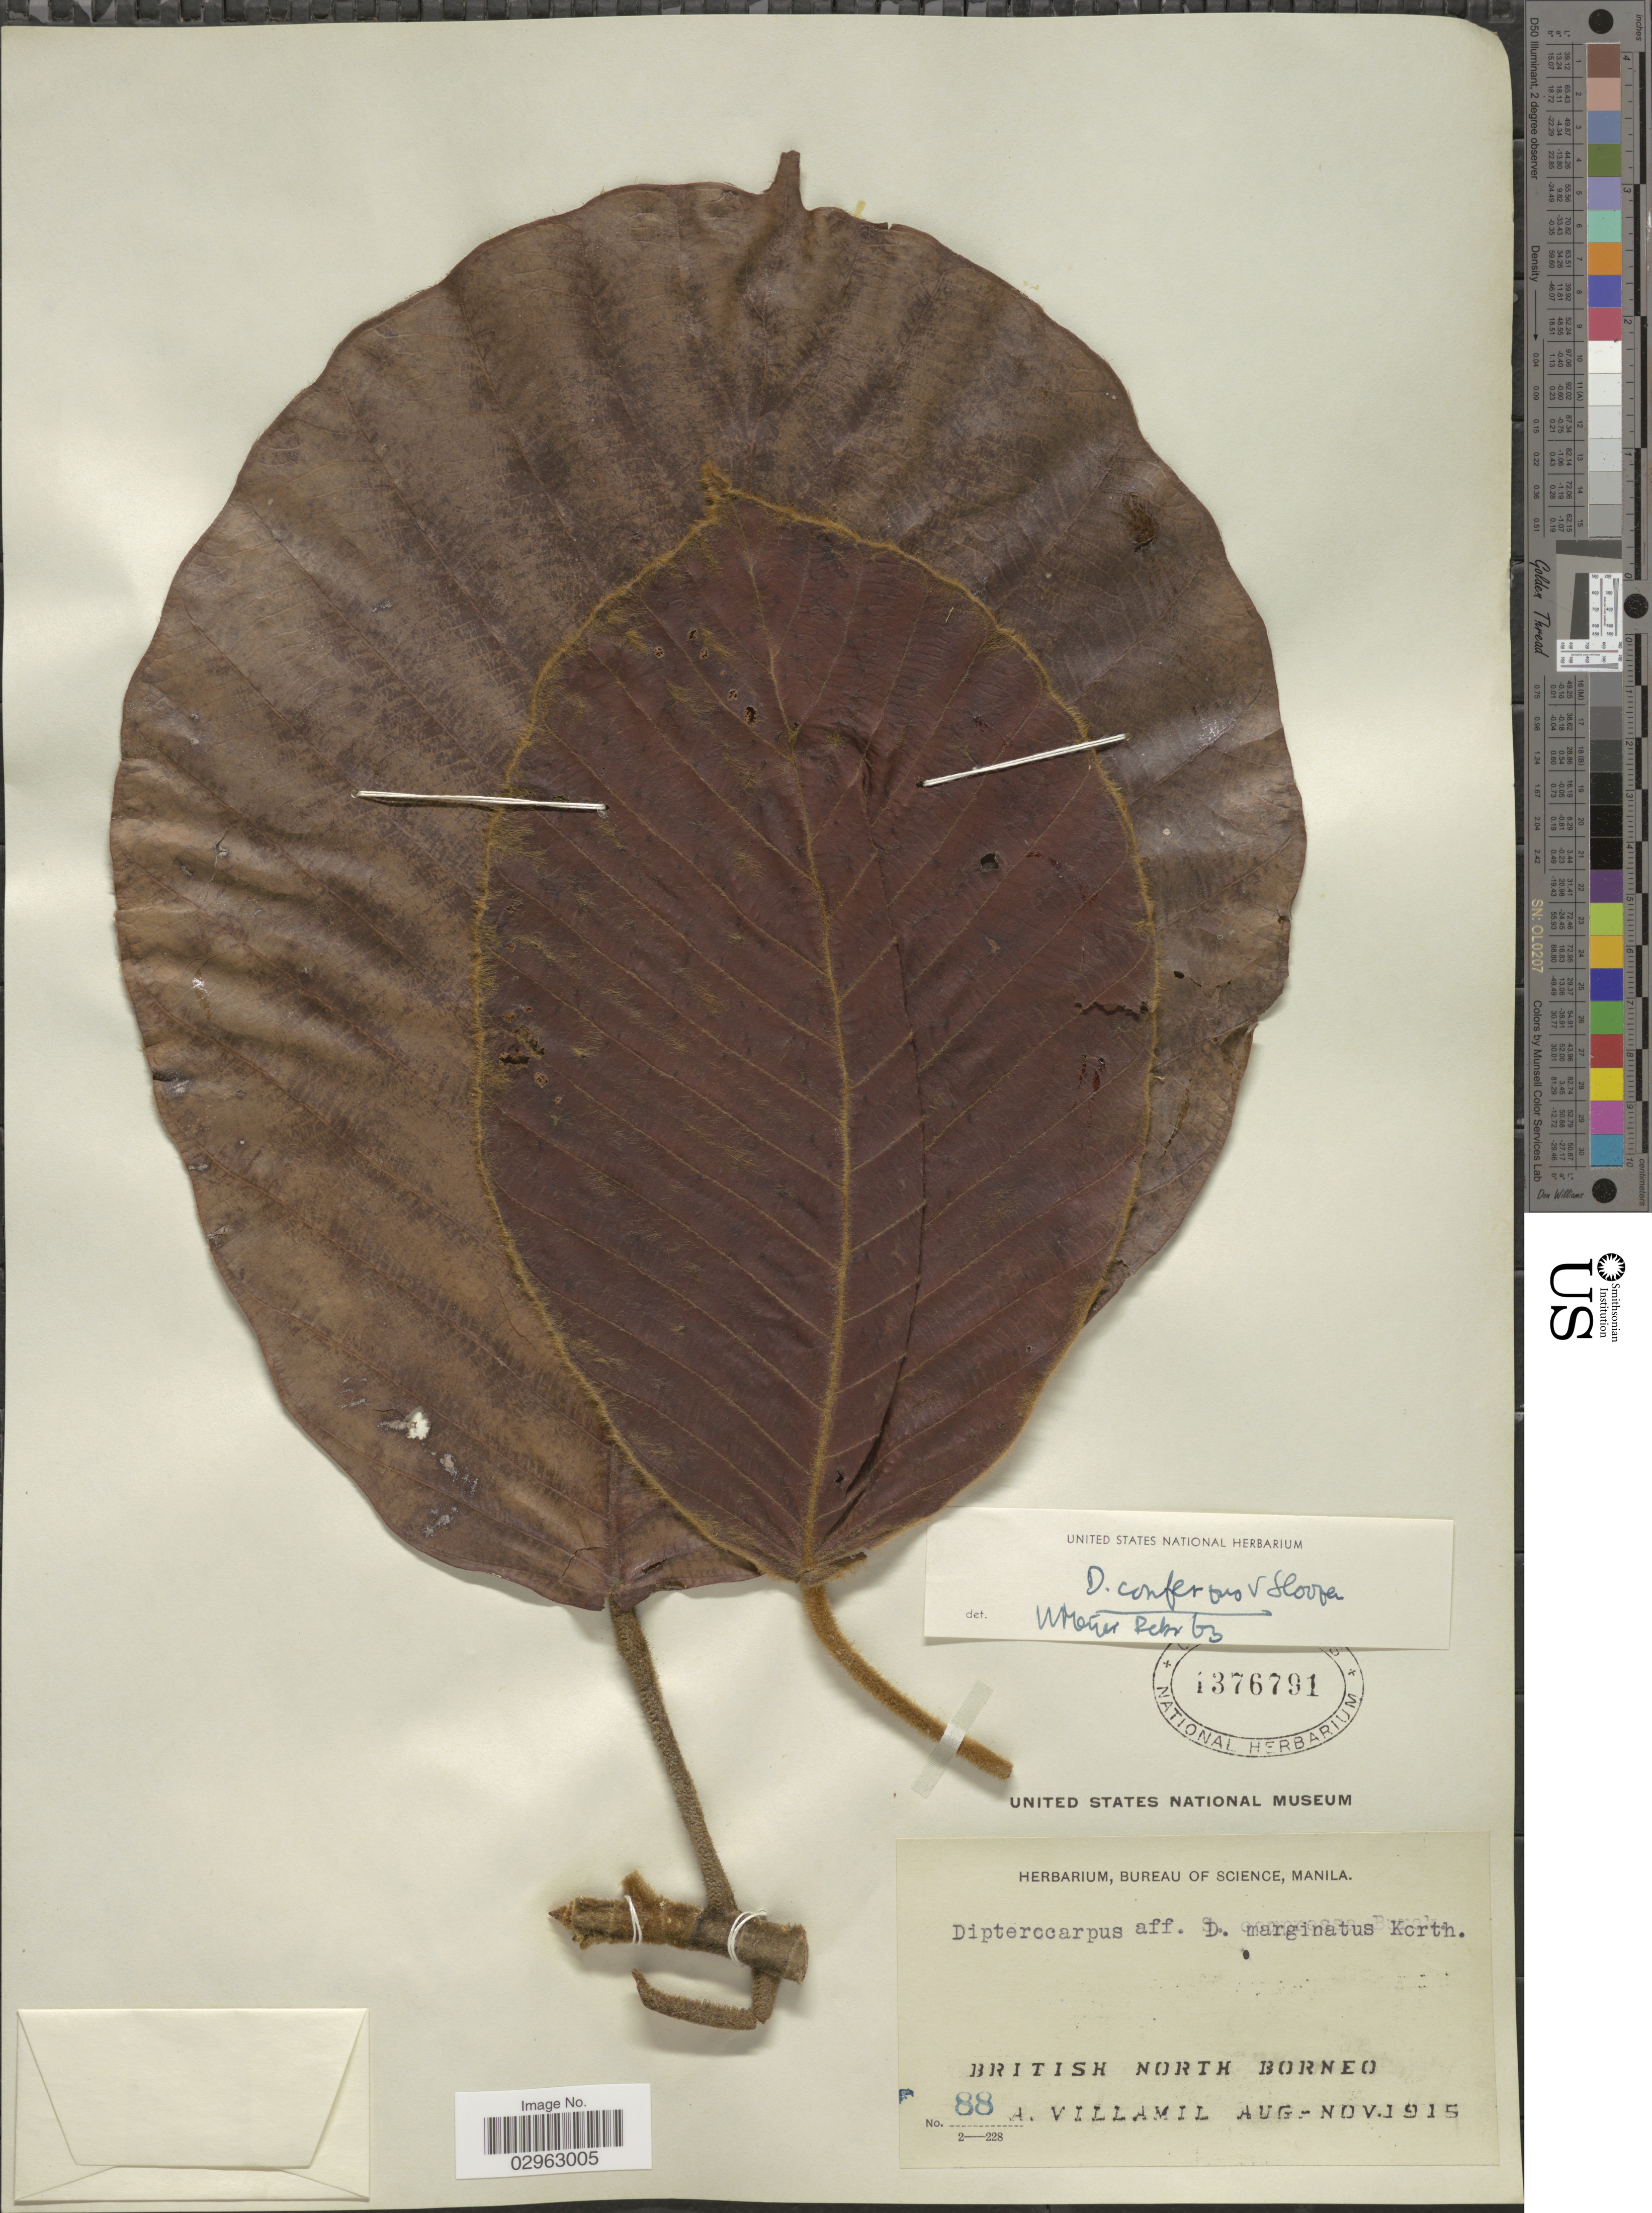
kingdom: Plantae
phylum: Tracheophyta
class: Magnoliopsida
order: Malvales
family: Dipterocarpaceae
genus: Dipterocarpus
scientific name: Dipterocarpus confertus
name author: Slooten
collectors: A. Villamil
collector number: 88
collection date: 1915-08/1915-11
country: Malaysia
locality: British North Borneo.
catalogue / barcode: US 1376791